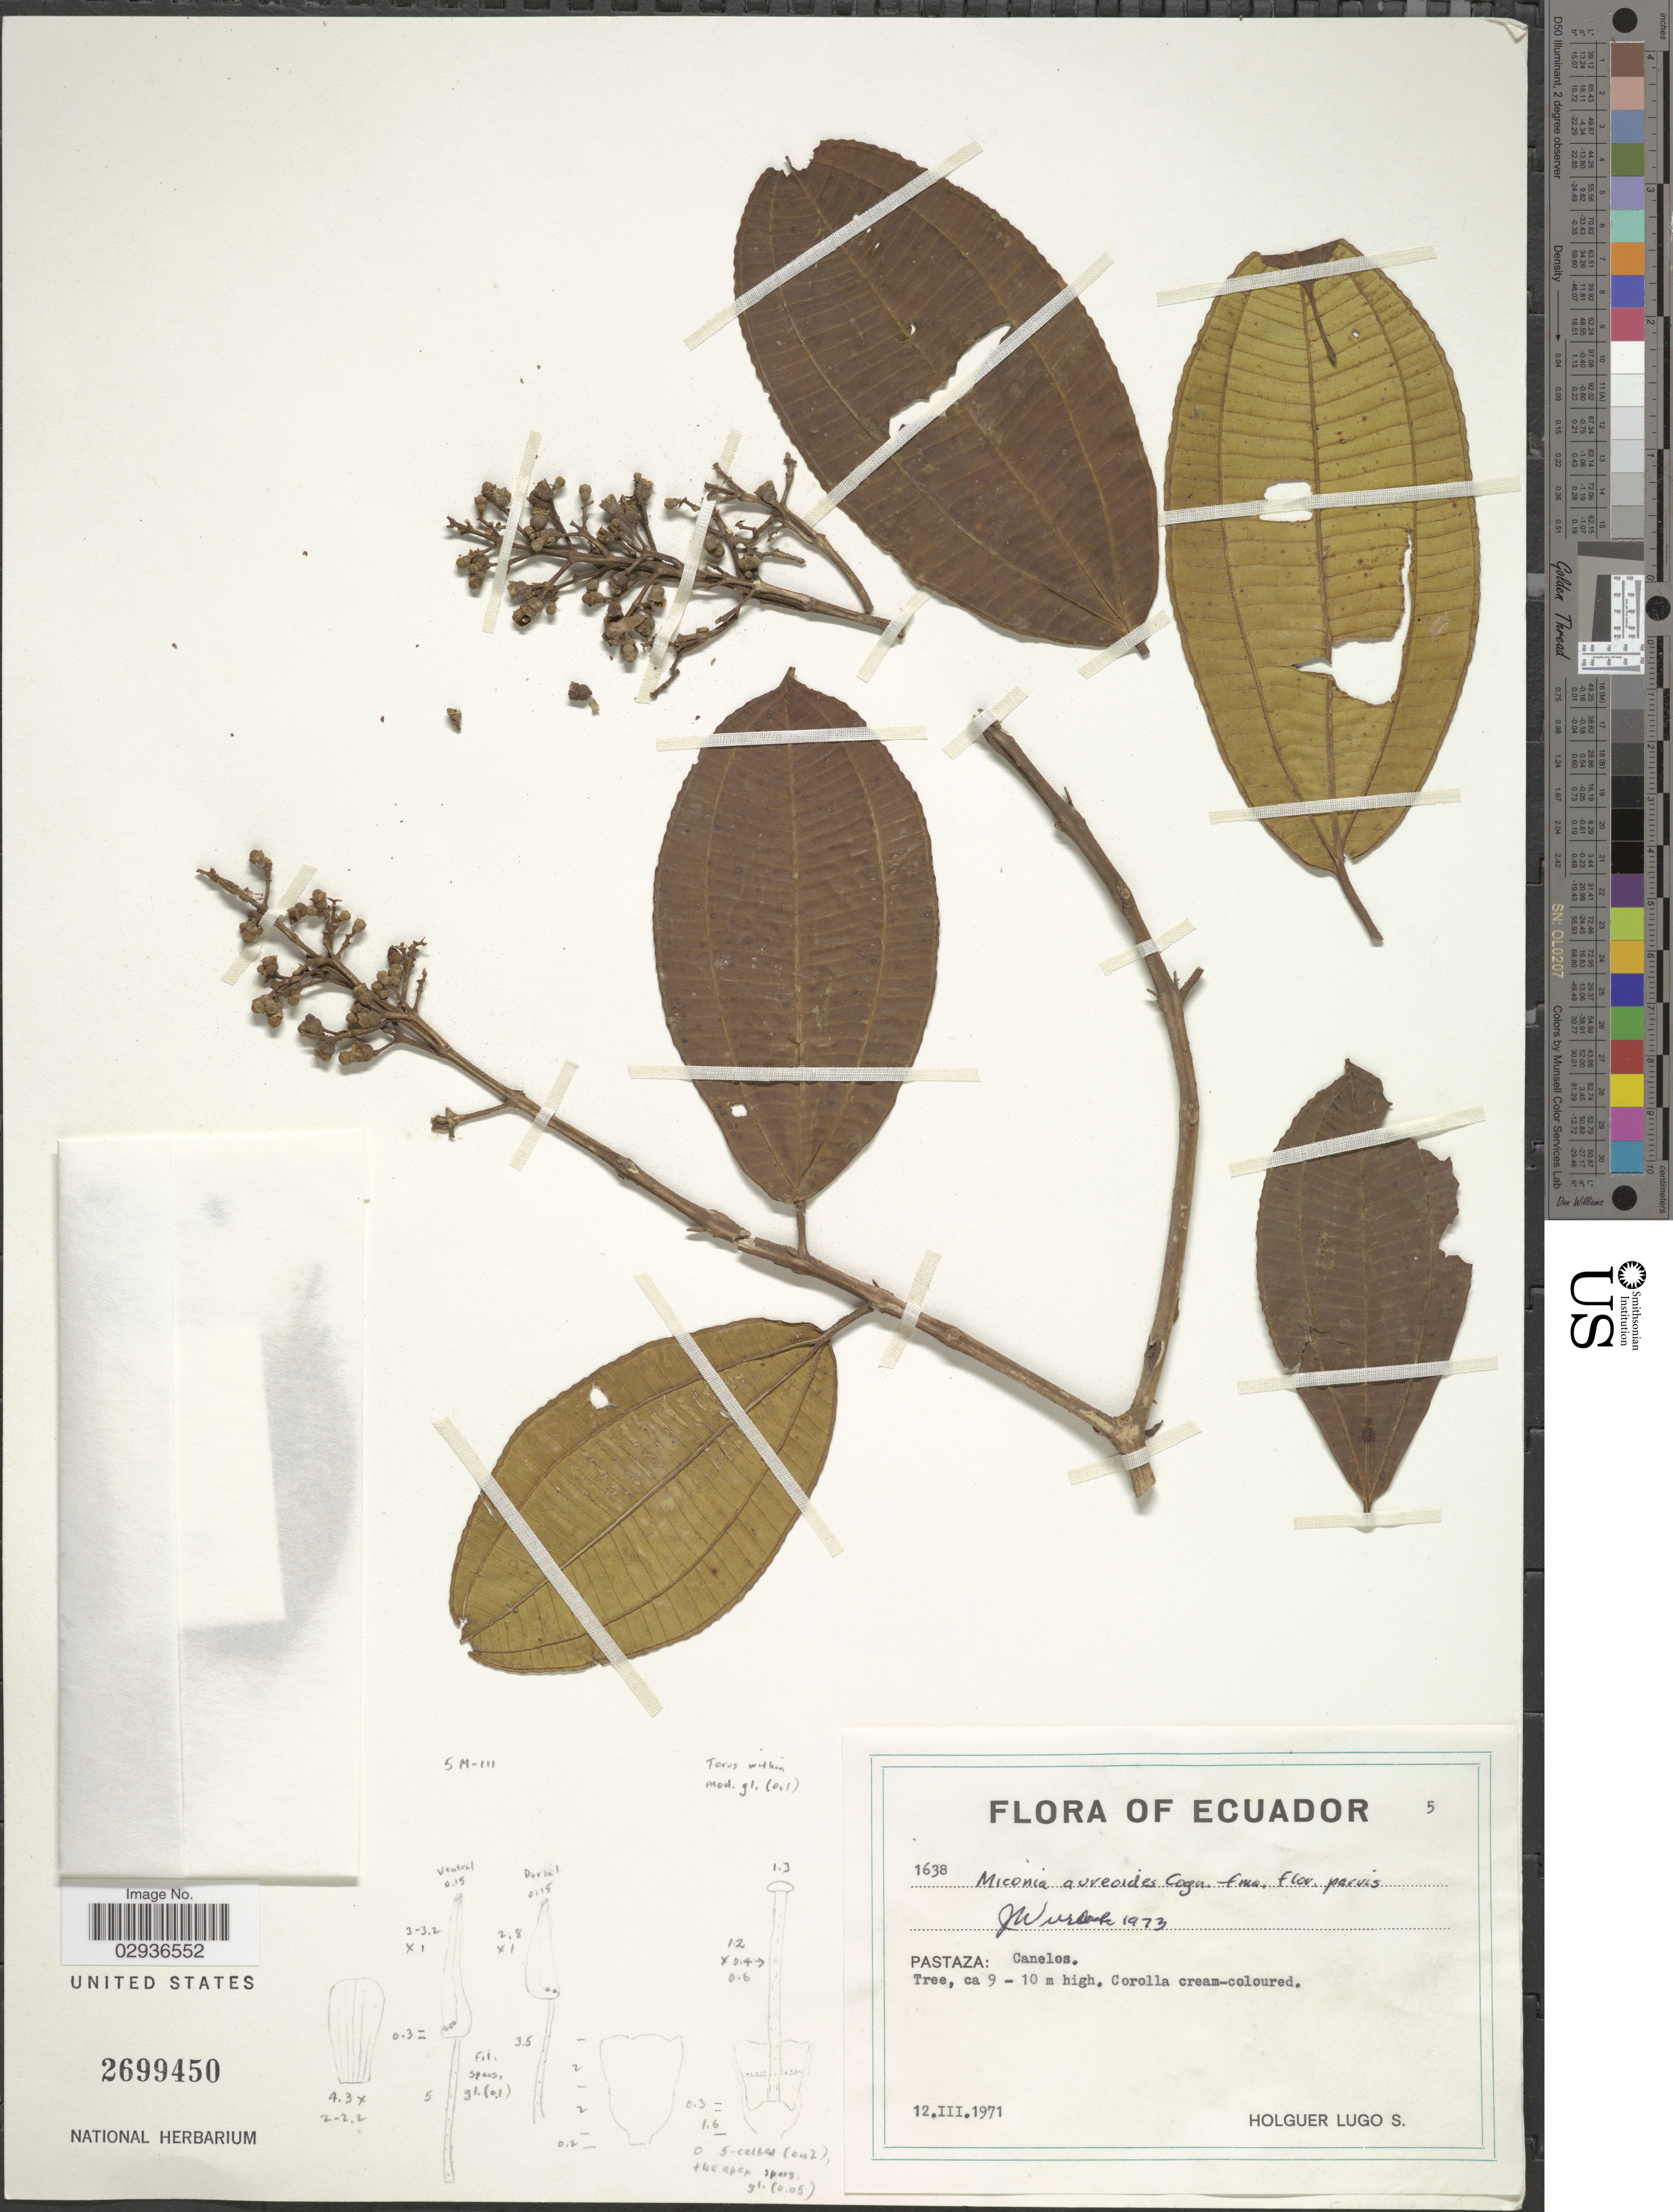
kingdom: Plantae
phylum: Tracheophyta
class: Magnoliopsida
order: Myrtales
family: Melastomataceae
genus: Miconia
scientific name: Miconia aureoides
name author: Cogn.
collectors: H. Lugo S.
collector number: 1638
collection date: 1971-03-12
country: Ecuador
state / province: Pastaza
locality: Canelos.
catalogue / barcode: US 2699450